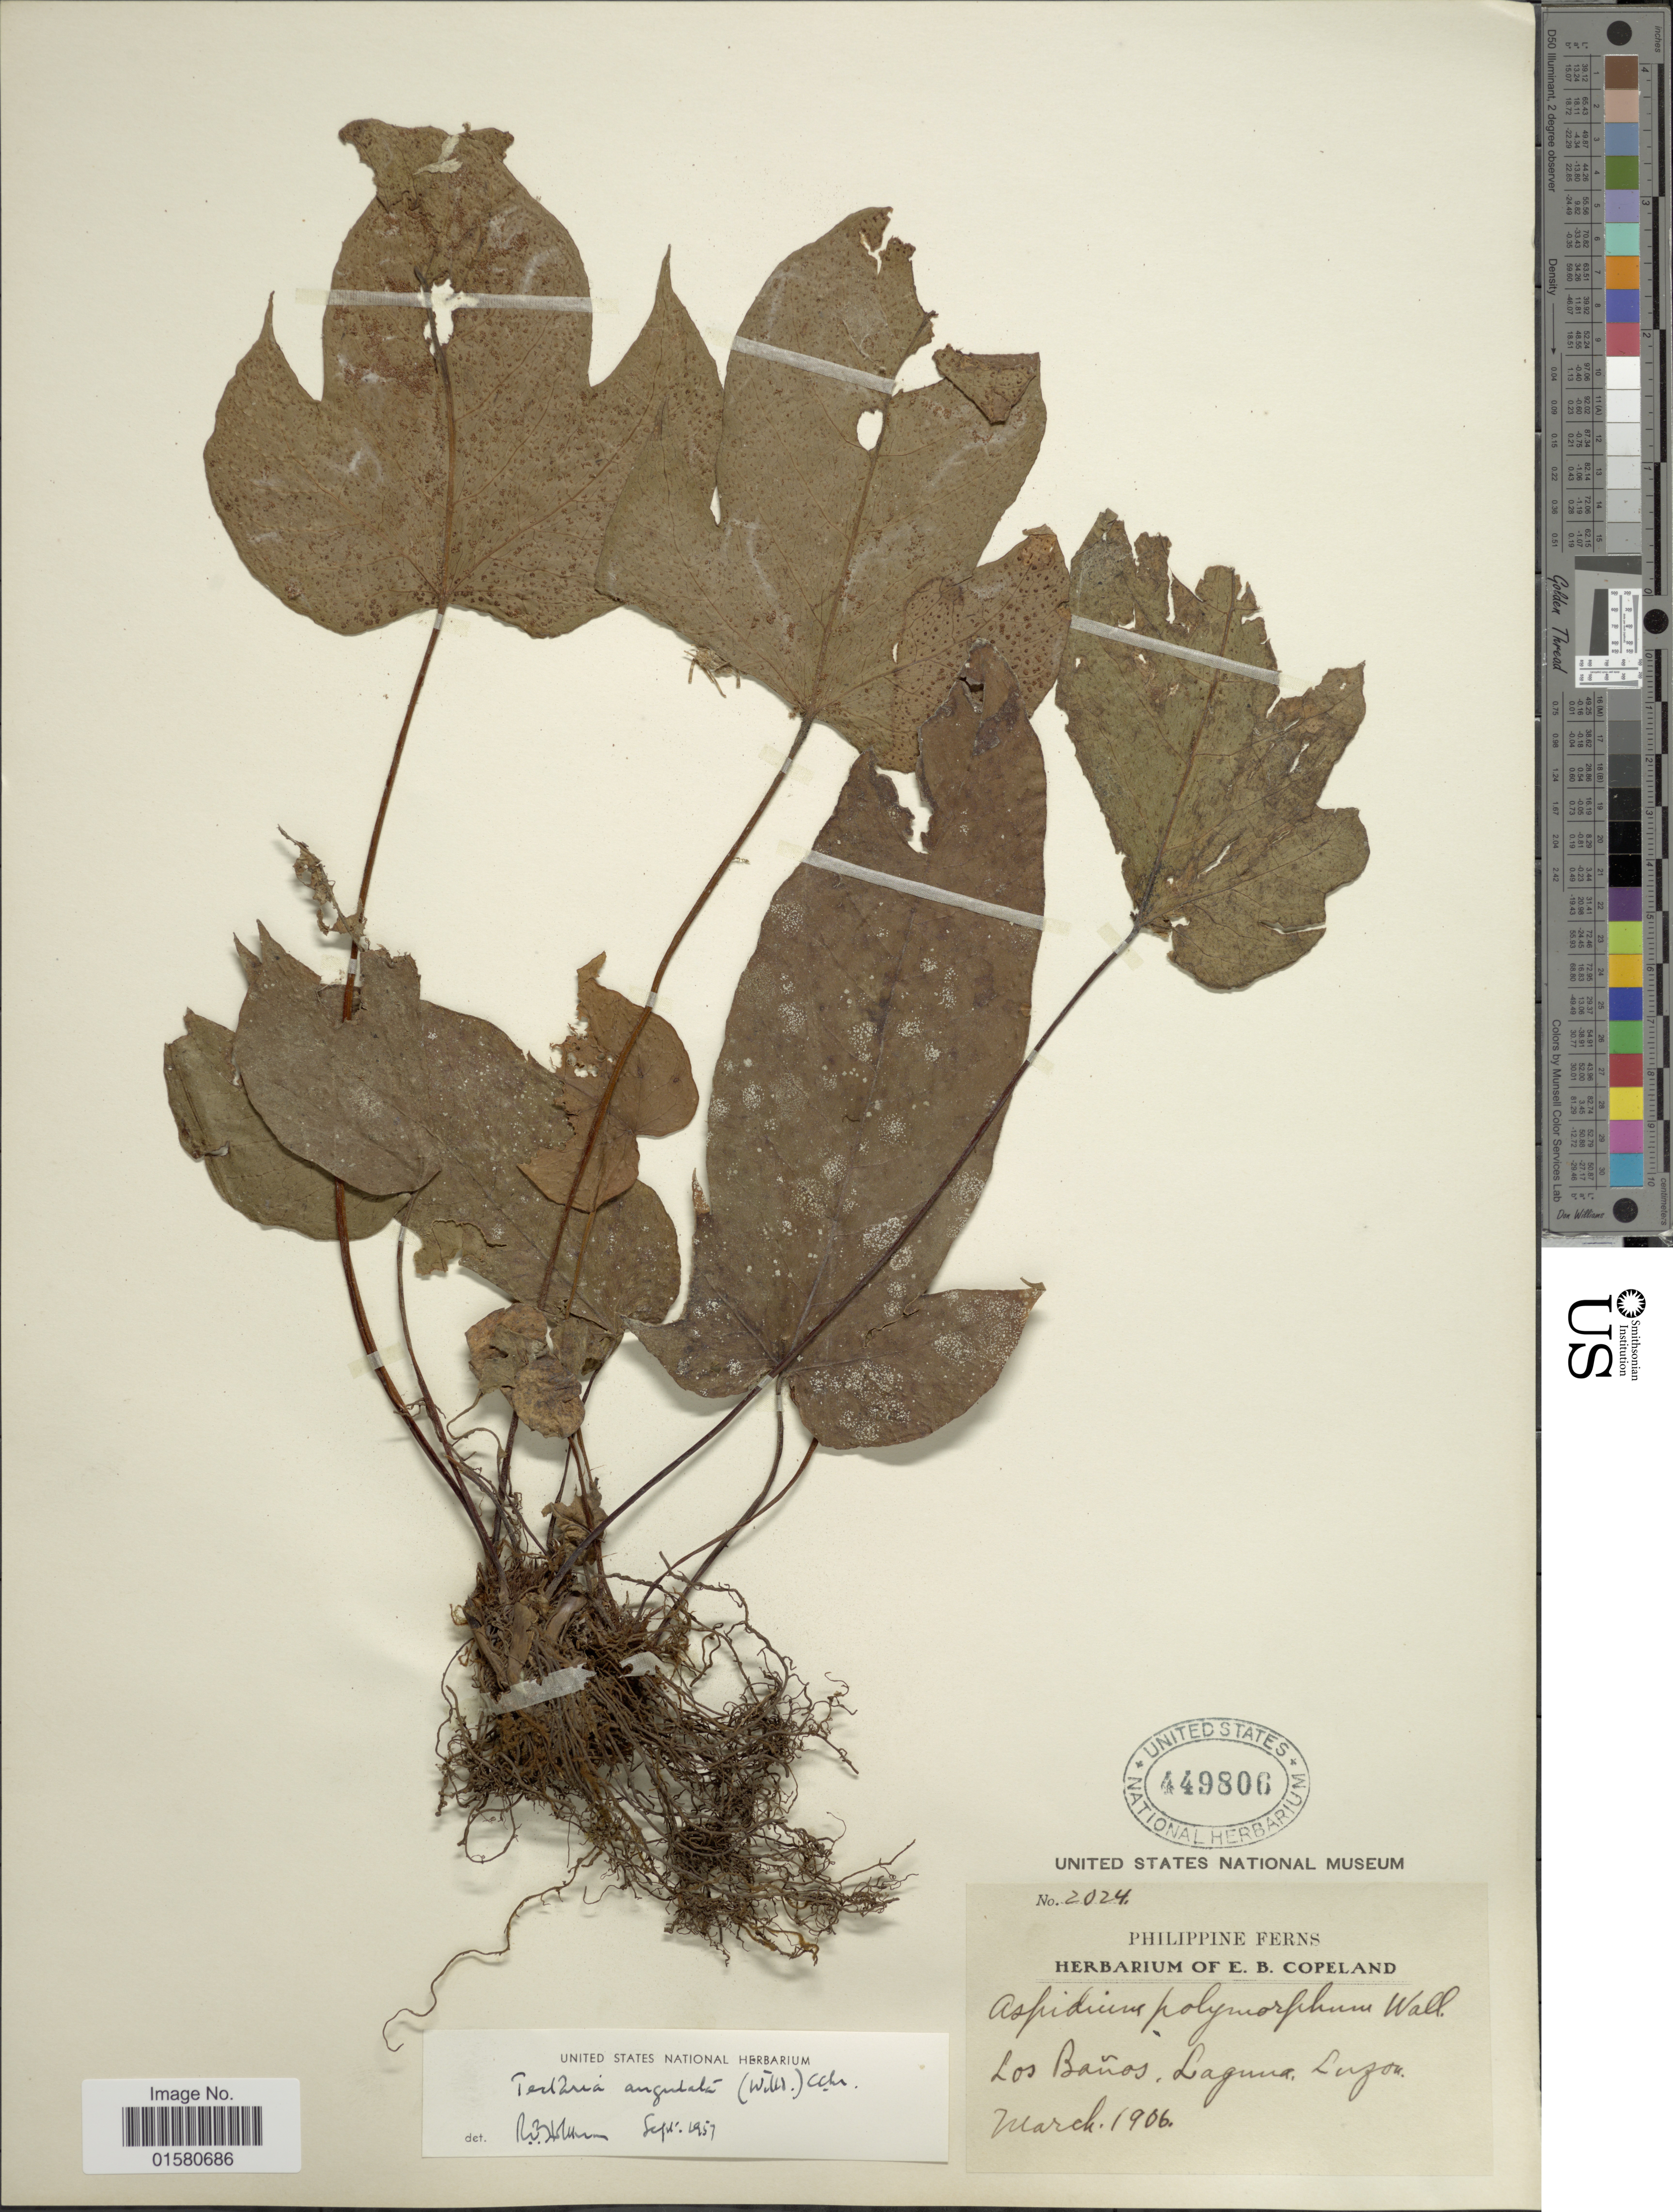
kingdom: Plantae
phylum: Tracheophyta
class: Polypodiopsida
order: Polypodiales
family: Tectariaceae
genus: Tectaria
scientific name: Tectaria angulata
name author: (Willd.) Copel.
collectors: ex herb. E. B. Copeland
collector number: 2024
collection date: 1906-03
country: Philippines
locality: Los Banos, Laguna Luzon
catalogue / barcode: US 449806